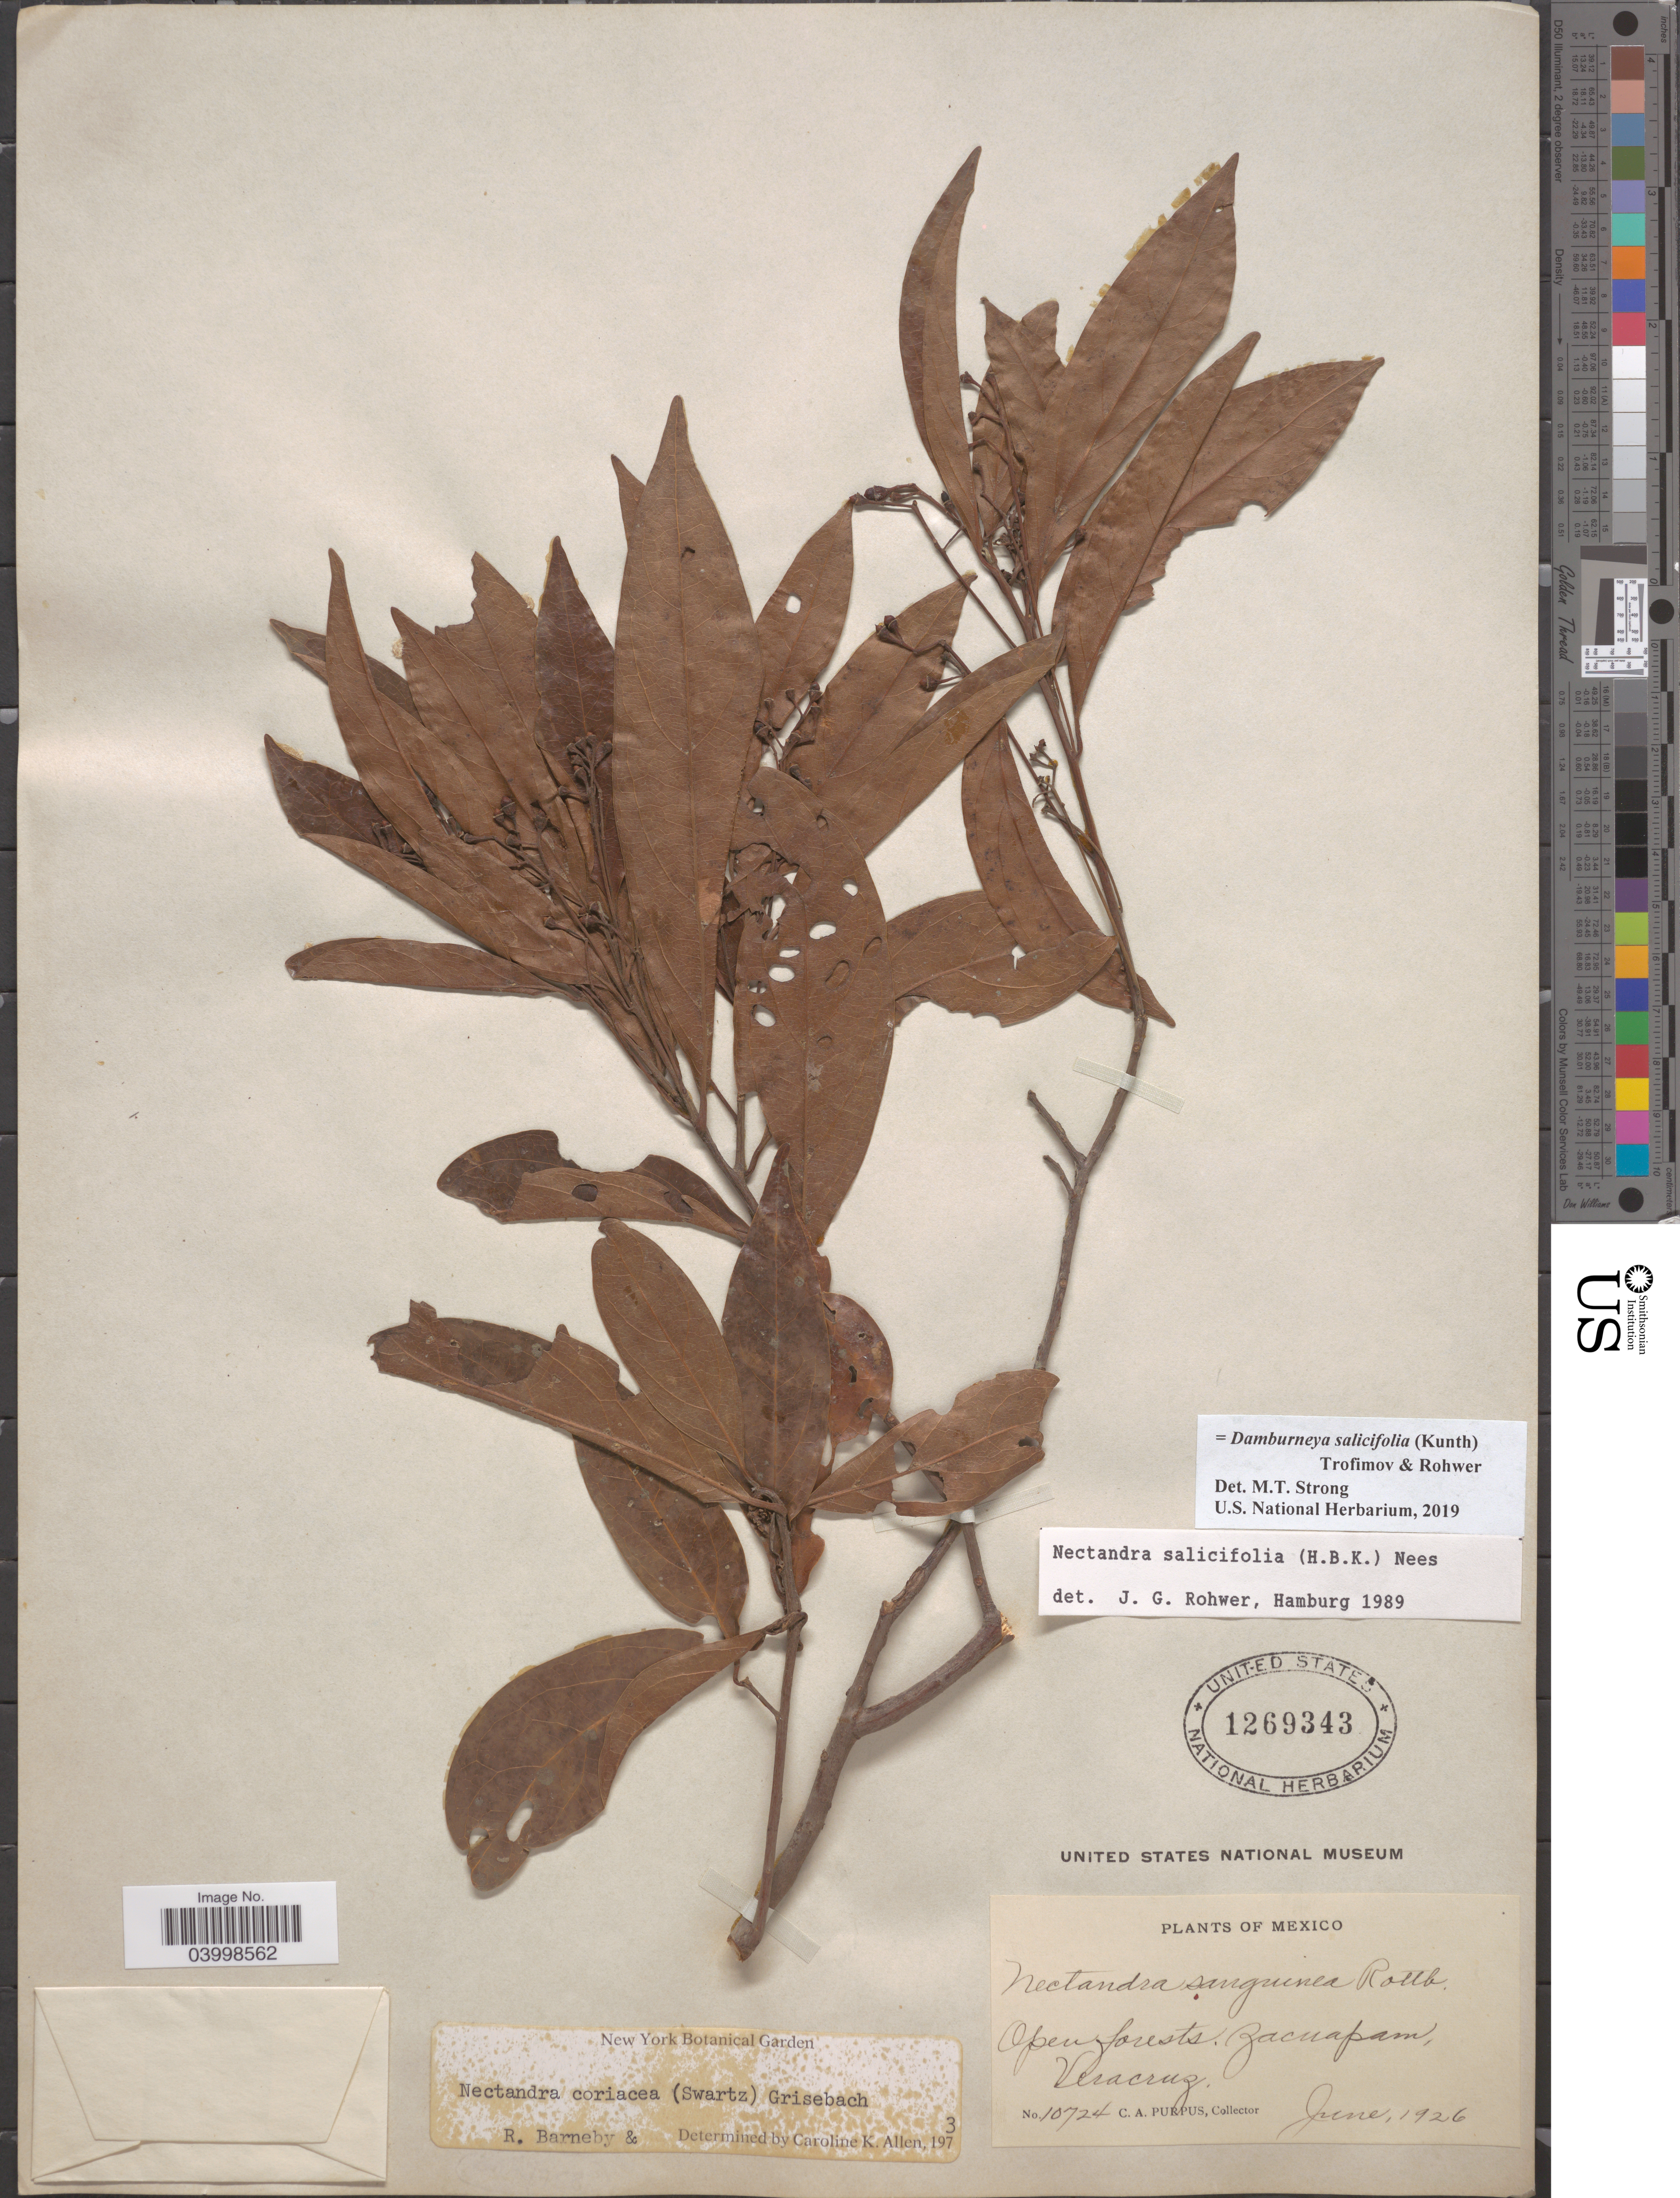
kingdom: Plantae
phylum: Tracheophyta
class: Magnoliopsida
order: Laurales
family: Lauraceae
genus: Damburneya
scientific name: Damburneya salicifolia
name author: (Kunth) Trofimov & Rohwer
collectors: C. A. Purpus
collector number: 10724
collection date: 1926-06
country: Mexico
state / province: Veracruz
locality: Zacuapan. Veracruz.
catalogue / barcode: US 1269343